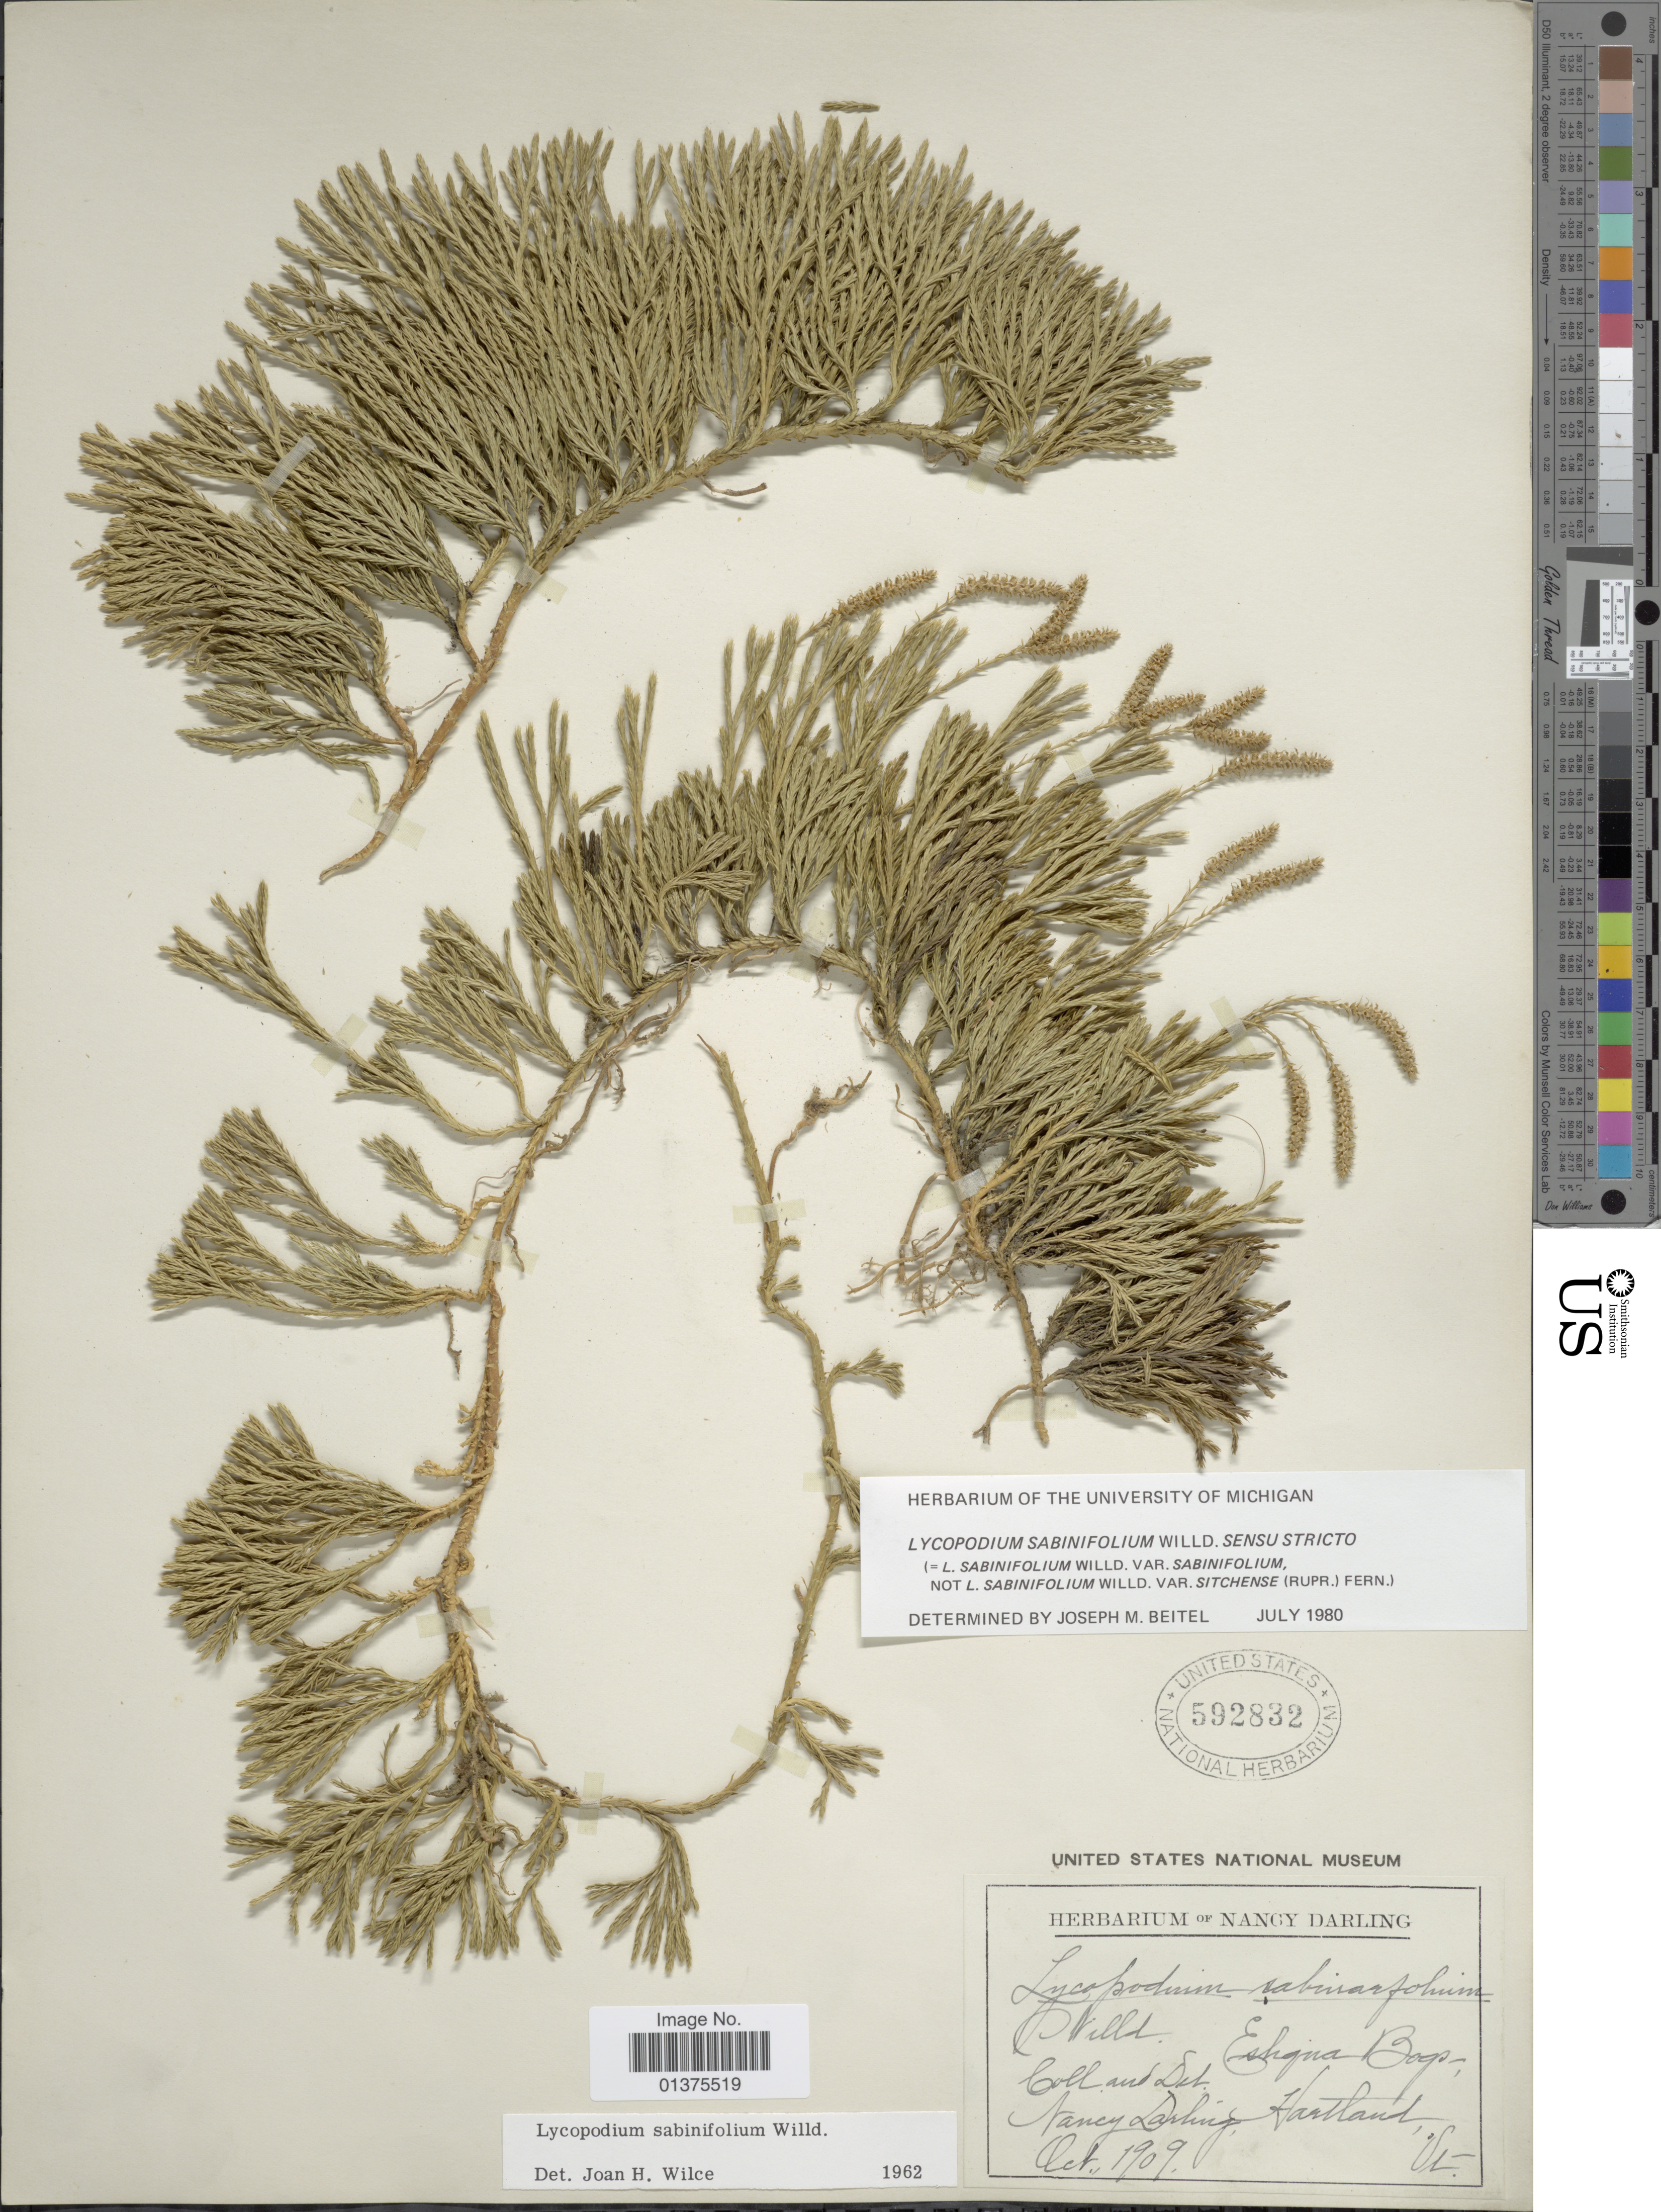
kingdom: Plantae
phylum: Tracheophyta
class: Lycopodiopsida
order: Lycopodiales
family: Lycopodiaceae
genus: Diphasiastrum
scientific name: Diphasiastrum x sabinifolium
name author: (Willd.) Holub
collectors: N. Darling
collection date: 1909-10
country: United States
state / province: Vermont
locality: Eshgua Bogs, Hartland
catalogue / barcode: US 592832